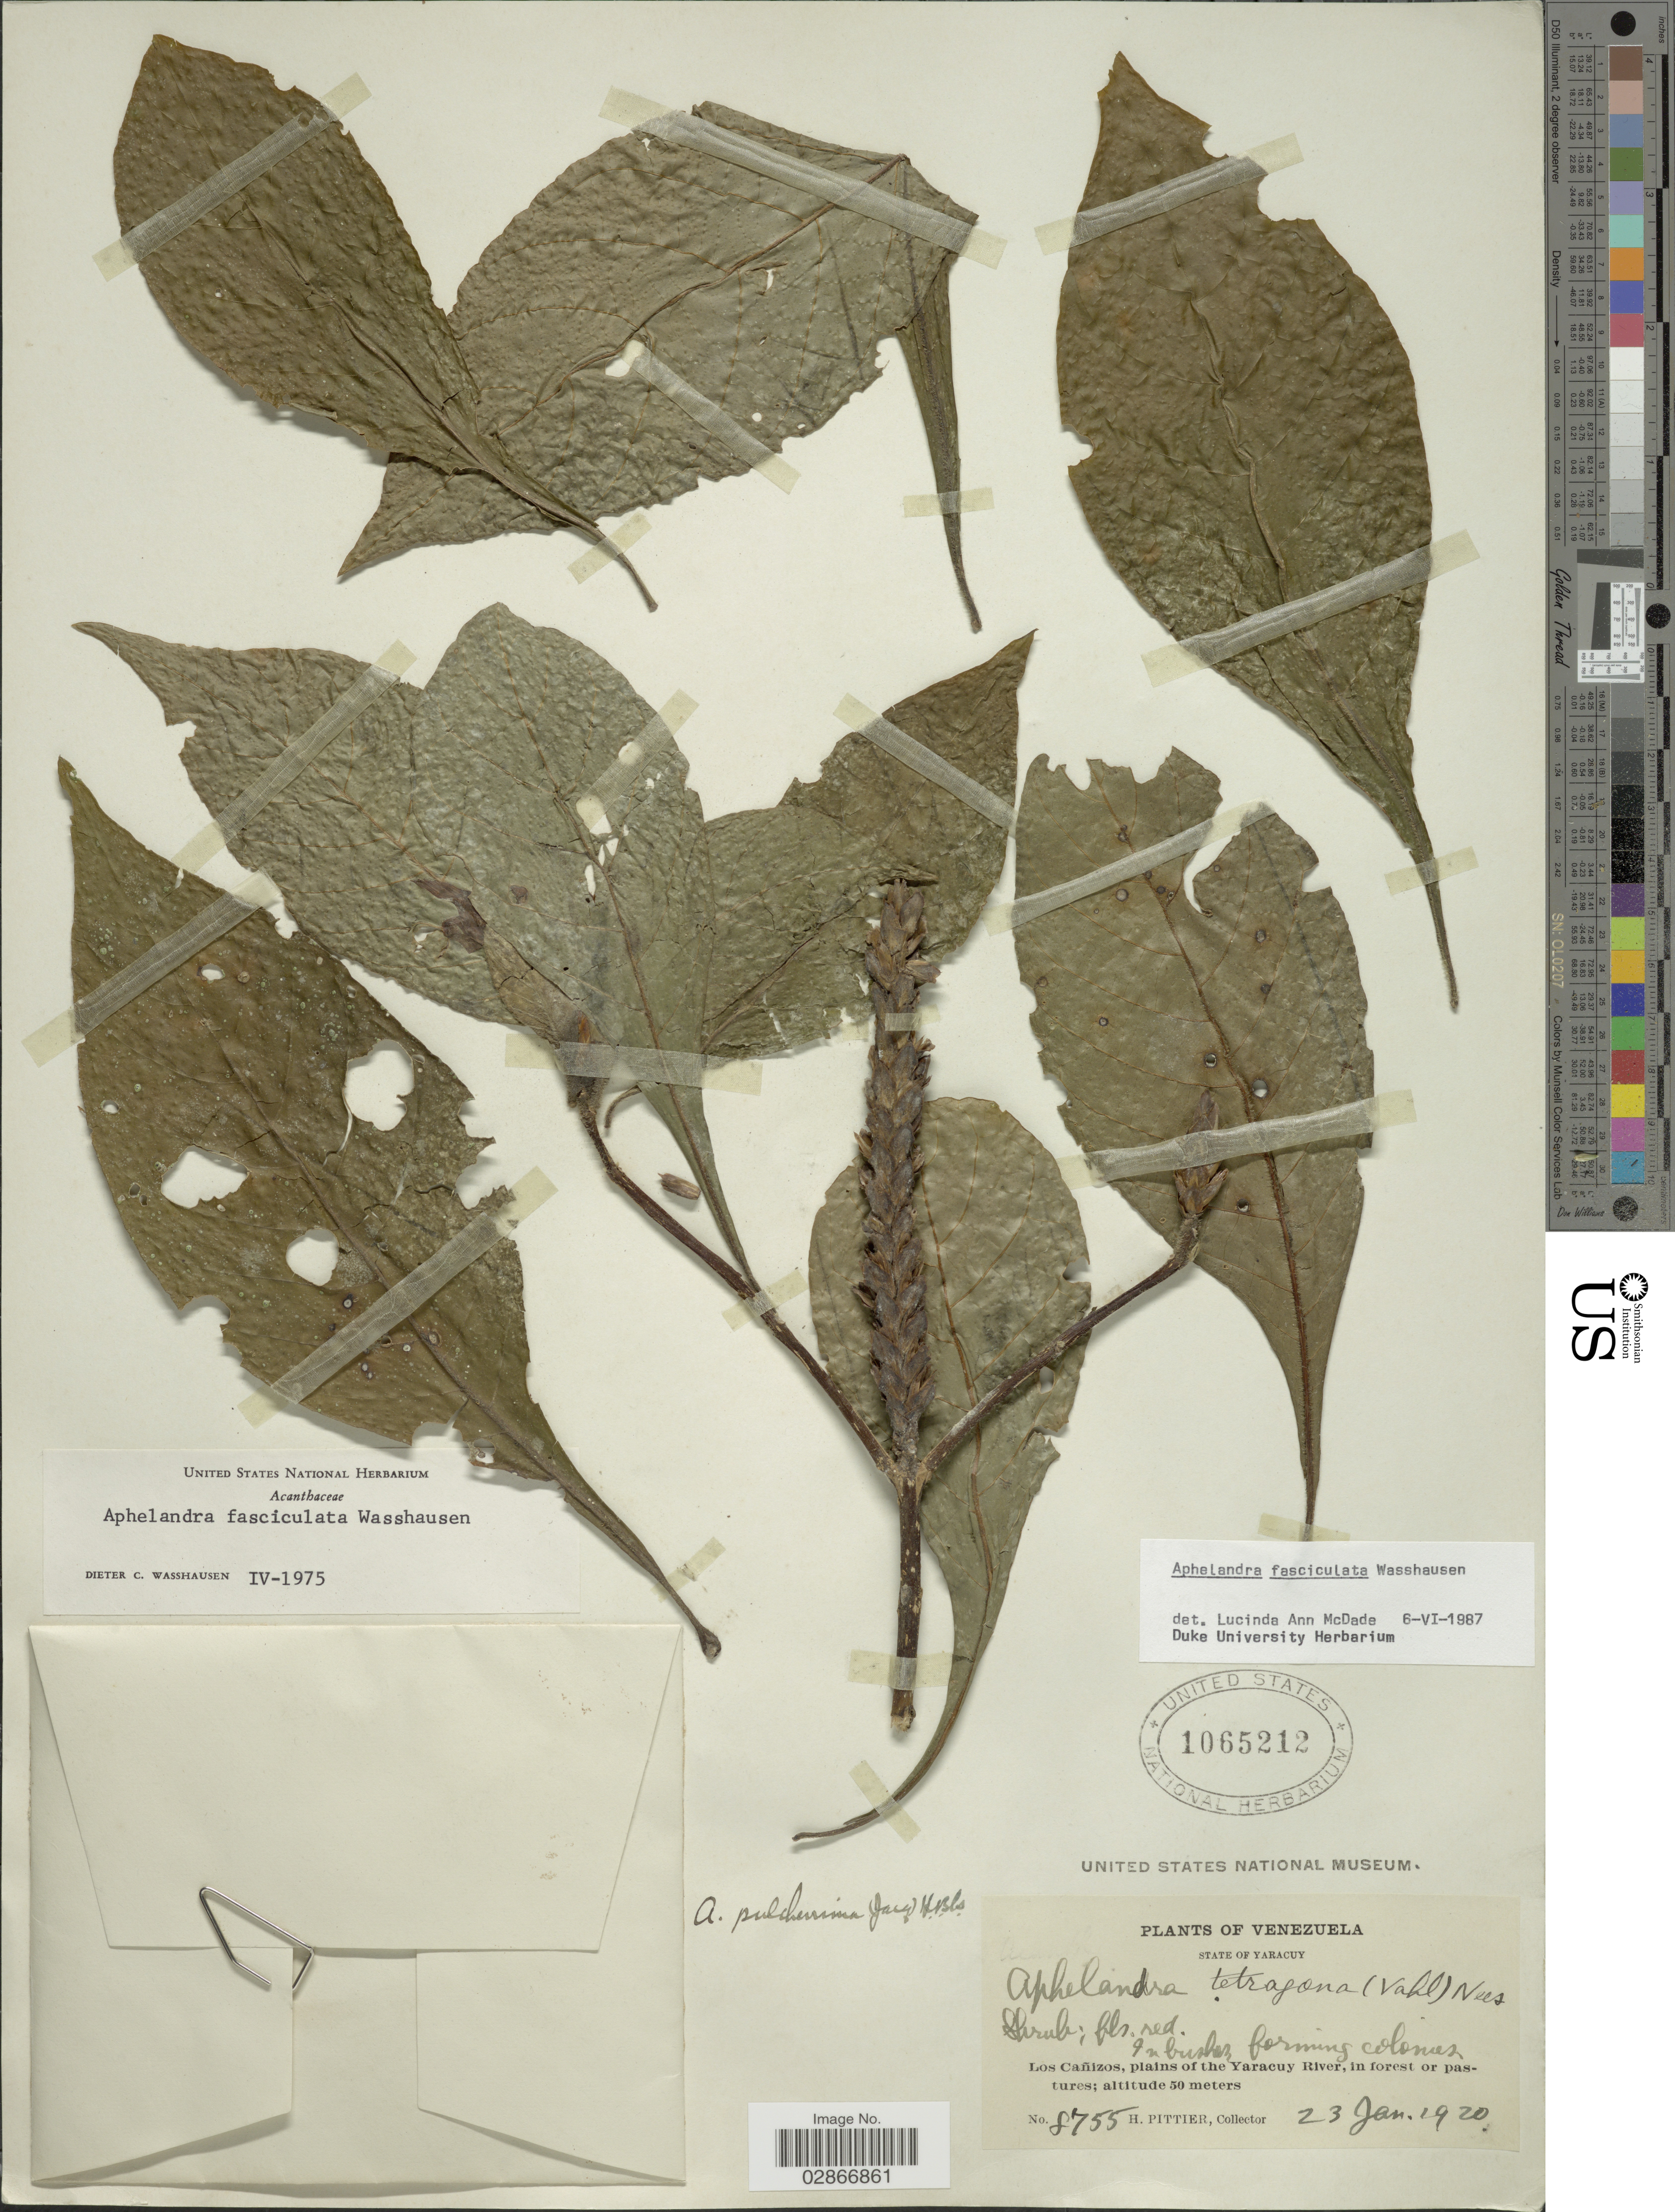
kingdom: Plantae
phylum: Tracheophyta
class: Magnoliopsida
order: Lamiales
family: Acanthaceae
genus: Aphelandra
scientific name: Aphelandra fasciculata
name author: Wassh.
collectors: H. F. Pittier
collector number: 8755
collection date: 1920-01-23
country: Venezuela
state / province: Yaracuy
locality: Los Cañizos, plains of the Yaracuy River.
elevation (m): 50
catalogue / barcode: US 1065212